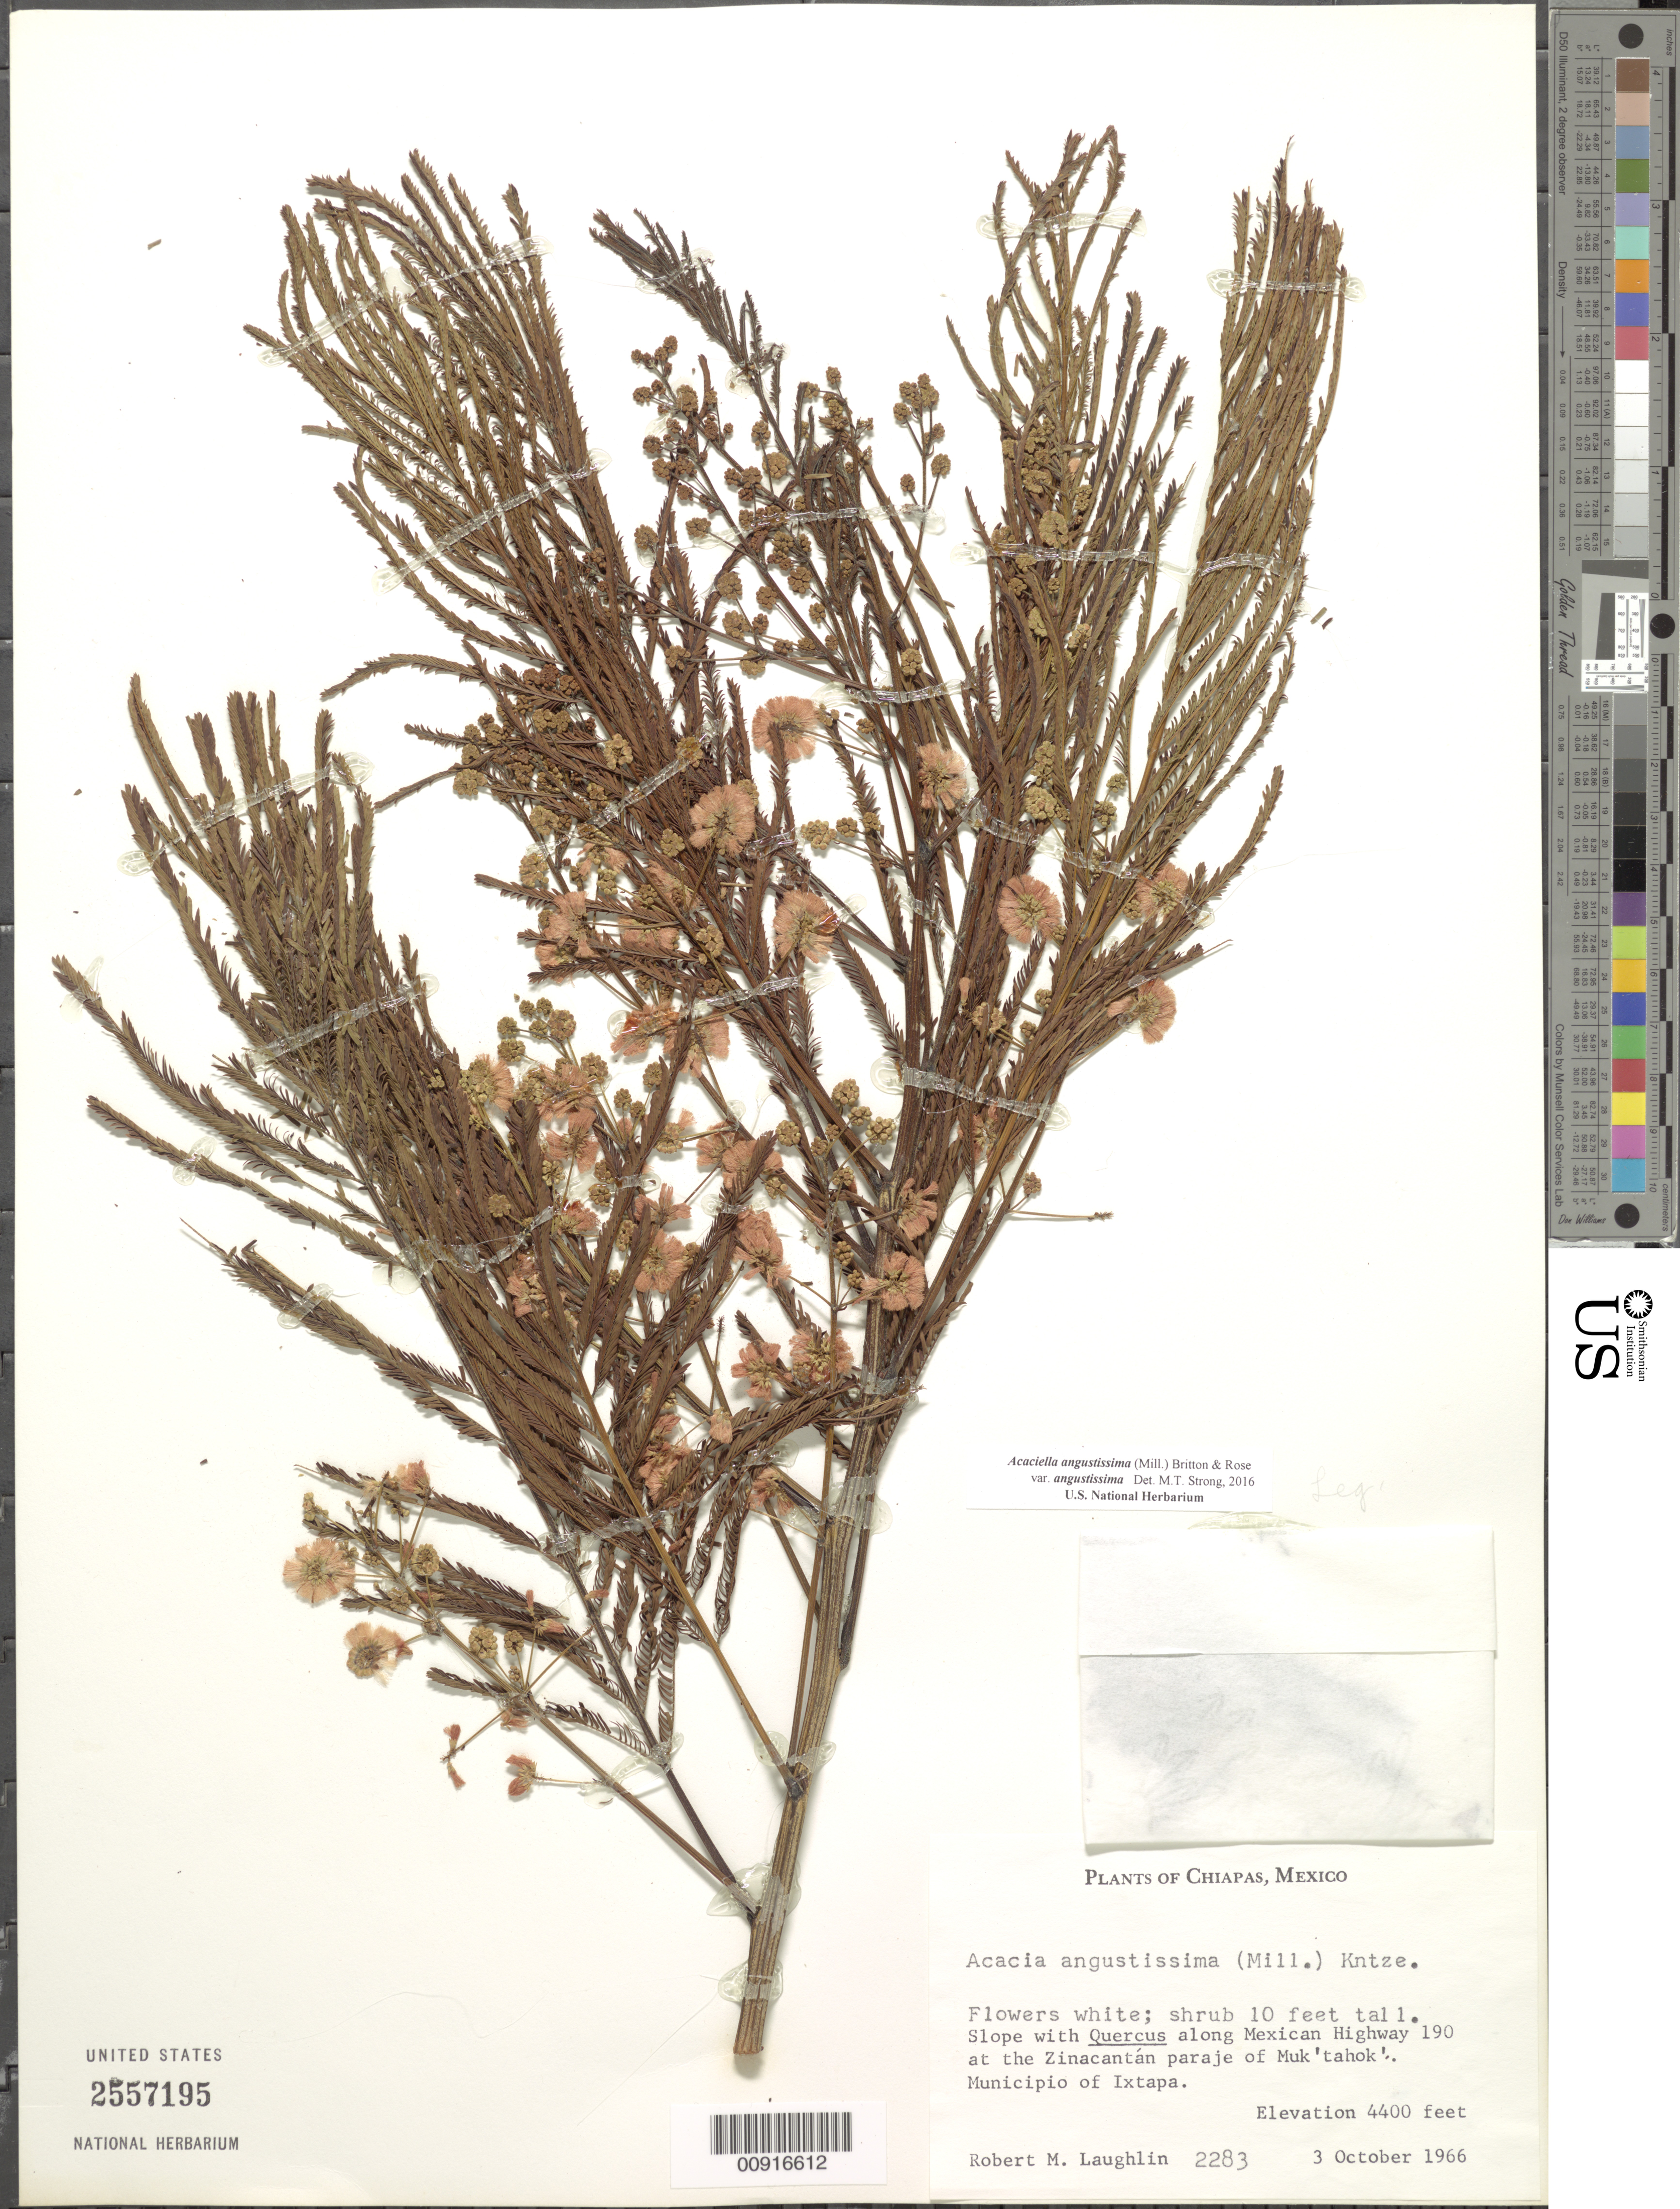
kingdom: Plantae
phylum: Tracheophyta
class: Magnoliopsida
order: Fabales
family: Fabaceae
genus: Acaciella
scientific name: Acaciella angustissima var. angustissima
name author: (Mill.) Britton & Rose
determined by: Strong, M. T., (US), Smithsonian Institution - National Museum of Natural History (UNITED STATES)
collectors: R. M. Laughlin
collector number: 2283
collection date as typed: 03 Oct 1966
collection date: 1966-10-03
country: Mexico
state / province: Chiapas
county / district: Ixtapa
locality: Along Mexican Highway 190 at the Zinacantán paraje of Muk'tahok'. Municipio of Ixtapa, Chiapas.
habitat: Slope with Quercus.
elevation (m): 1341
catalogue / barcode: US 2557195